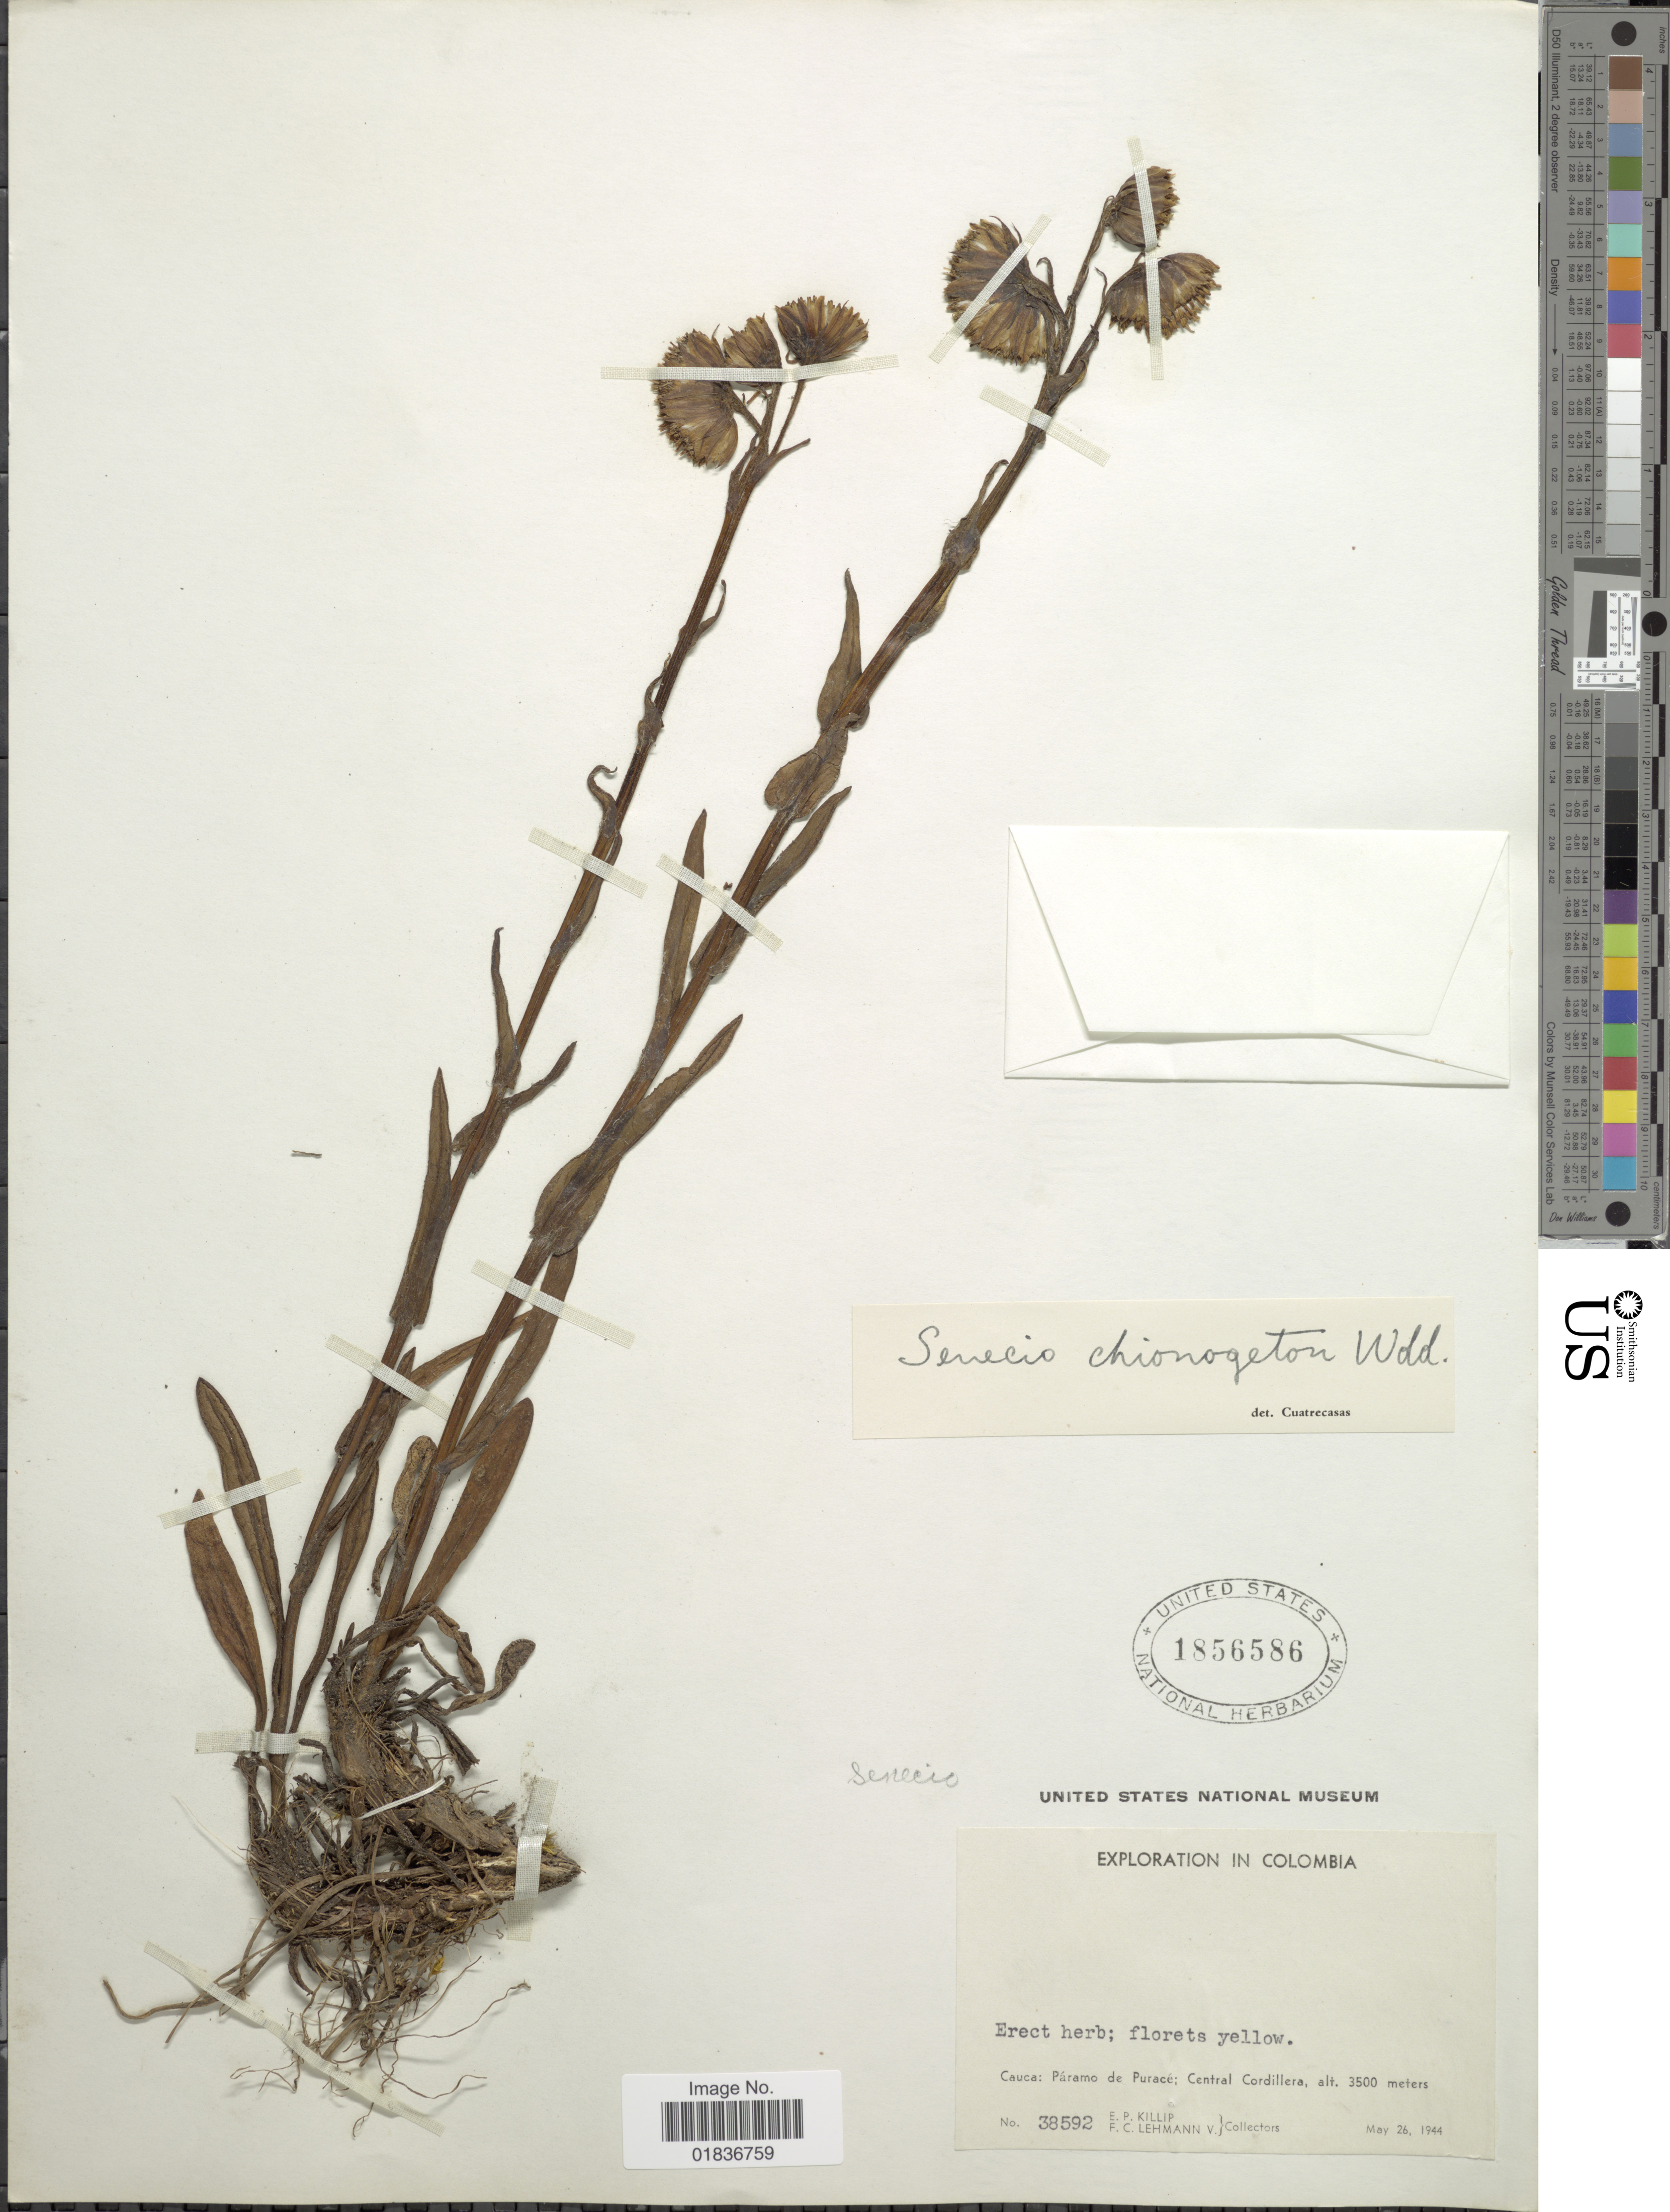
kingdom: Plantae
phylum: Tracheophyta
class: Magnoliopsida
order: Asterales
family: Asteraceae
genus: Senecio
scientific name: Senecio tephrosioides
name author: Turcz.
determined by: Salomon, Luciana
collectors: E. P. Killip & F. Lehmann v.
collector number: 38592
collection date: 1944-05-26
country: Colombia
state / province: Cauca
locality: Cauca: Paramo de Purace; Central Cordillera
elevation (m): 3500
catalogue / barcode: US 1856586